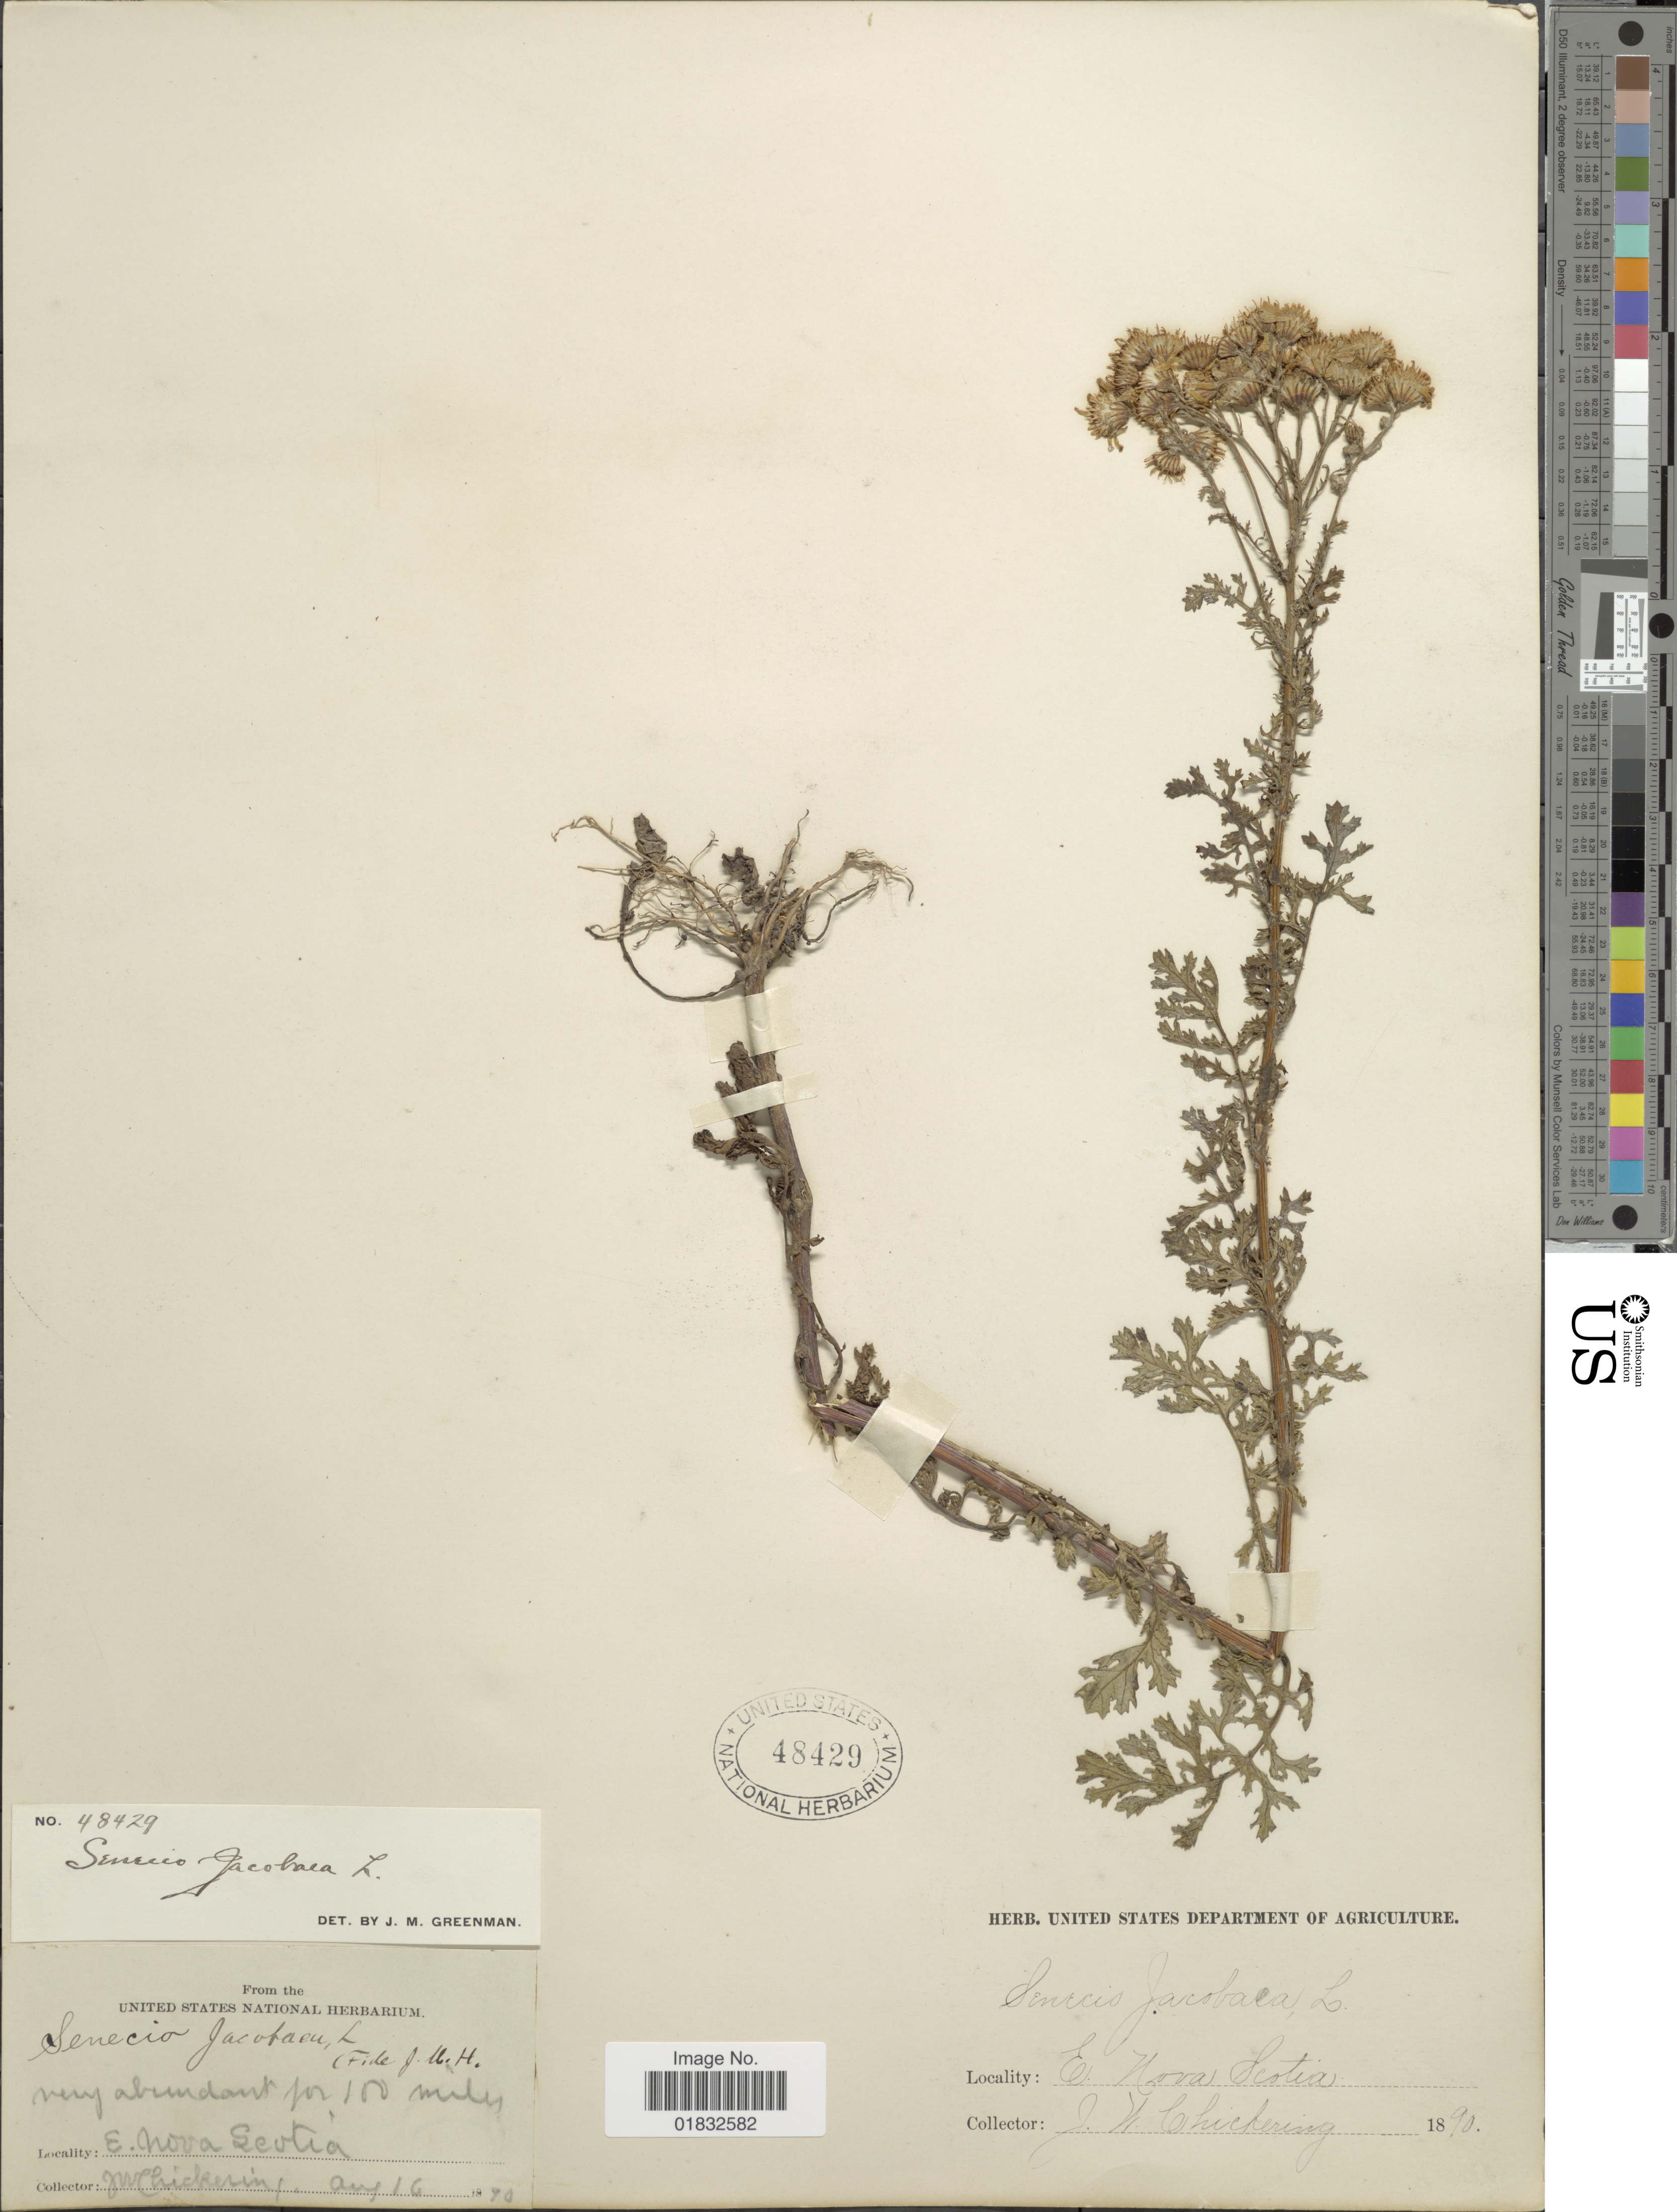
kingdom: Plantae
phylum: Tracheophyta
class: Magnoliopsida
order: Asterales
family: Asteraceae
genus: Jacobaea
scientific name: Jacobaea vulgaris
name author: Gaertn.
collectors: J. Chickering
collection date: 1890-08-16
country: Canada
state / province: Nova Scotia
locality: Very abundant for 100 miles E. Nova Scotia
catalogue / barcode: US 48429